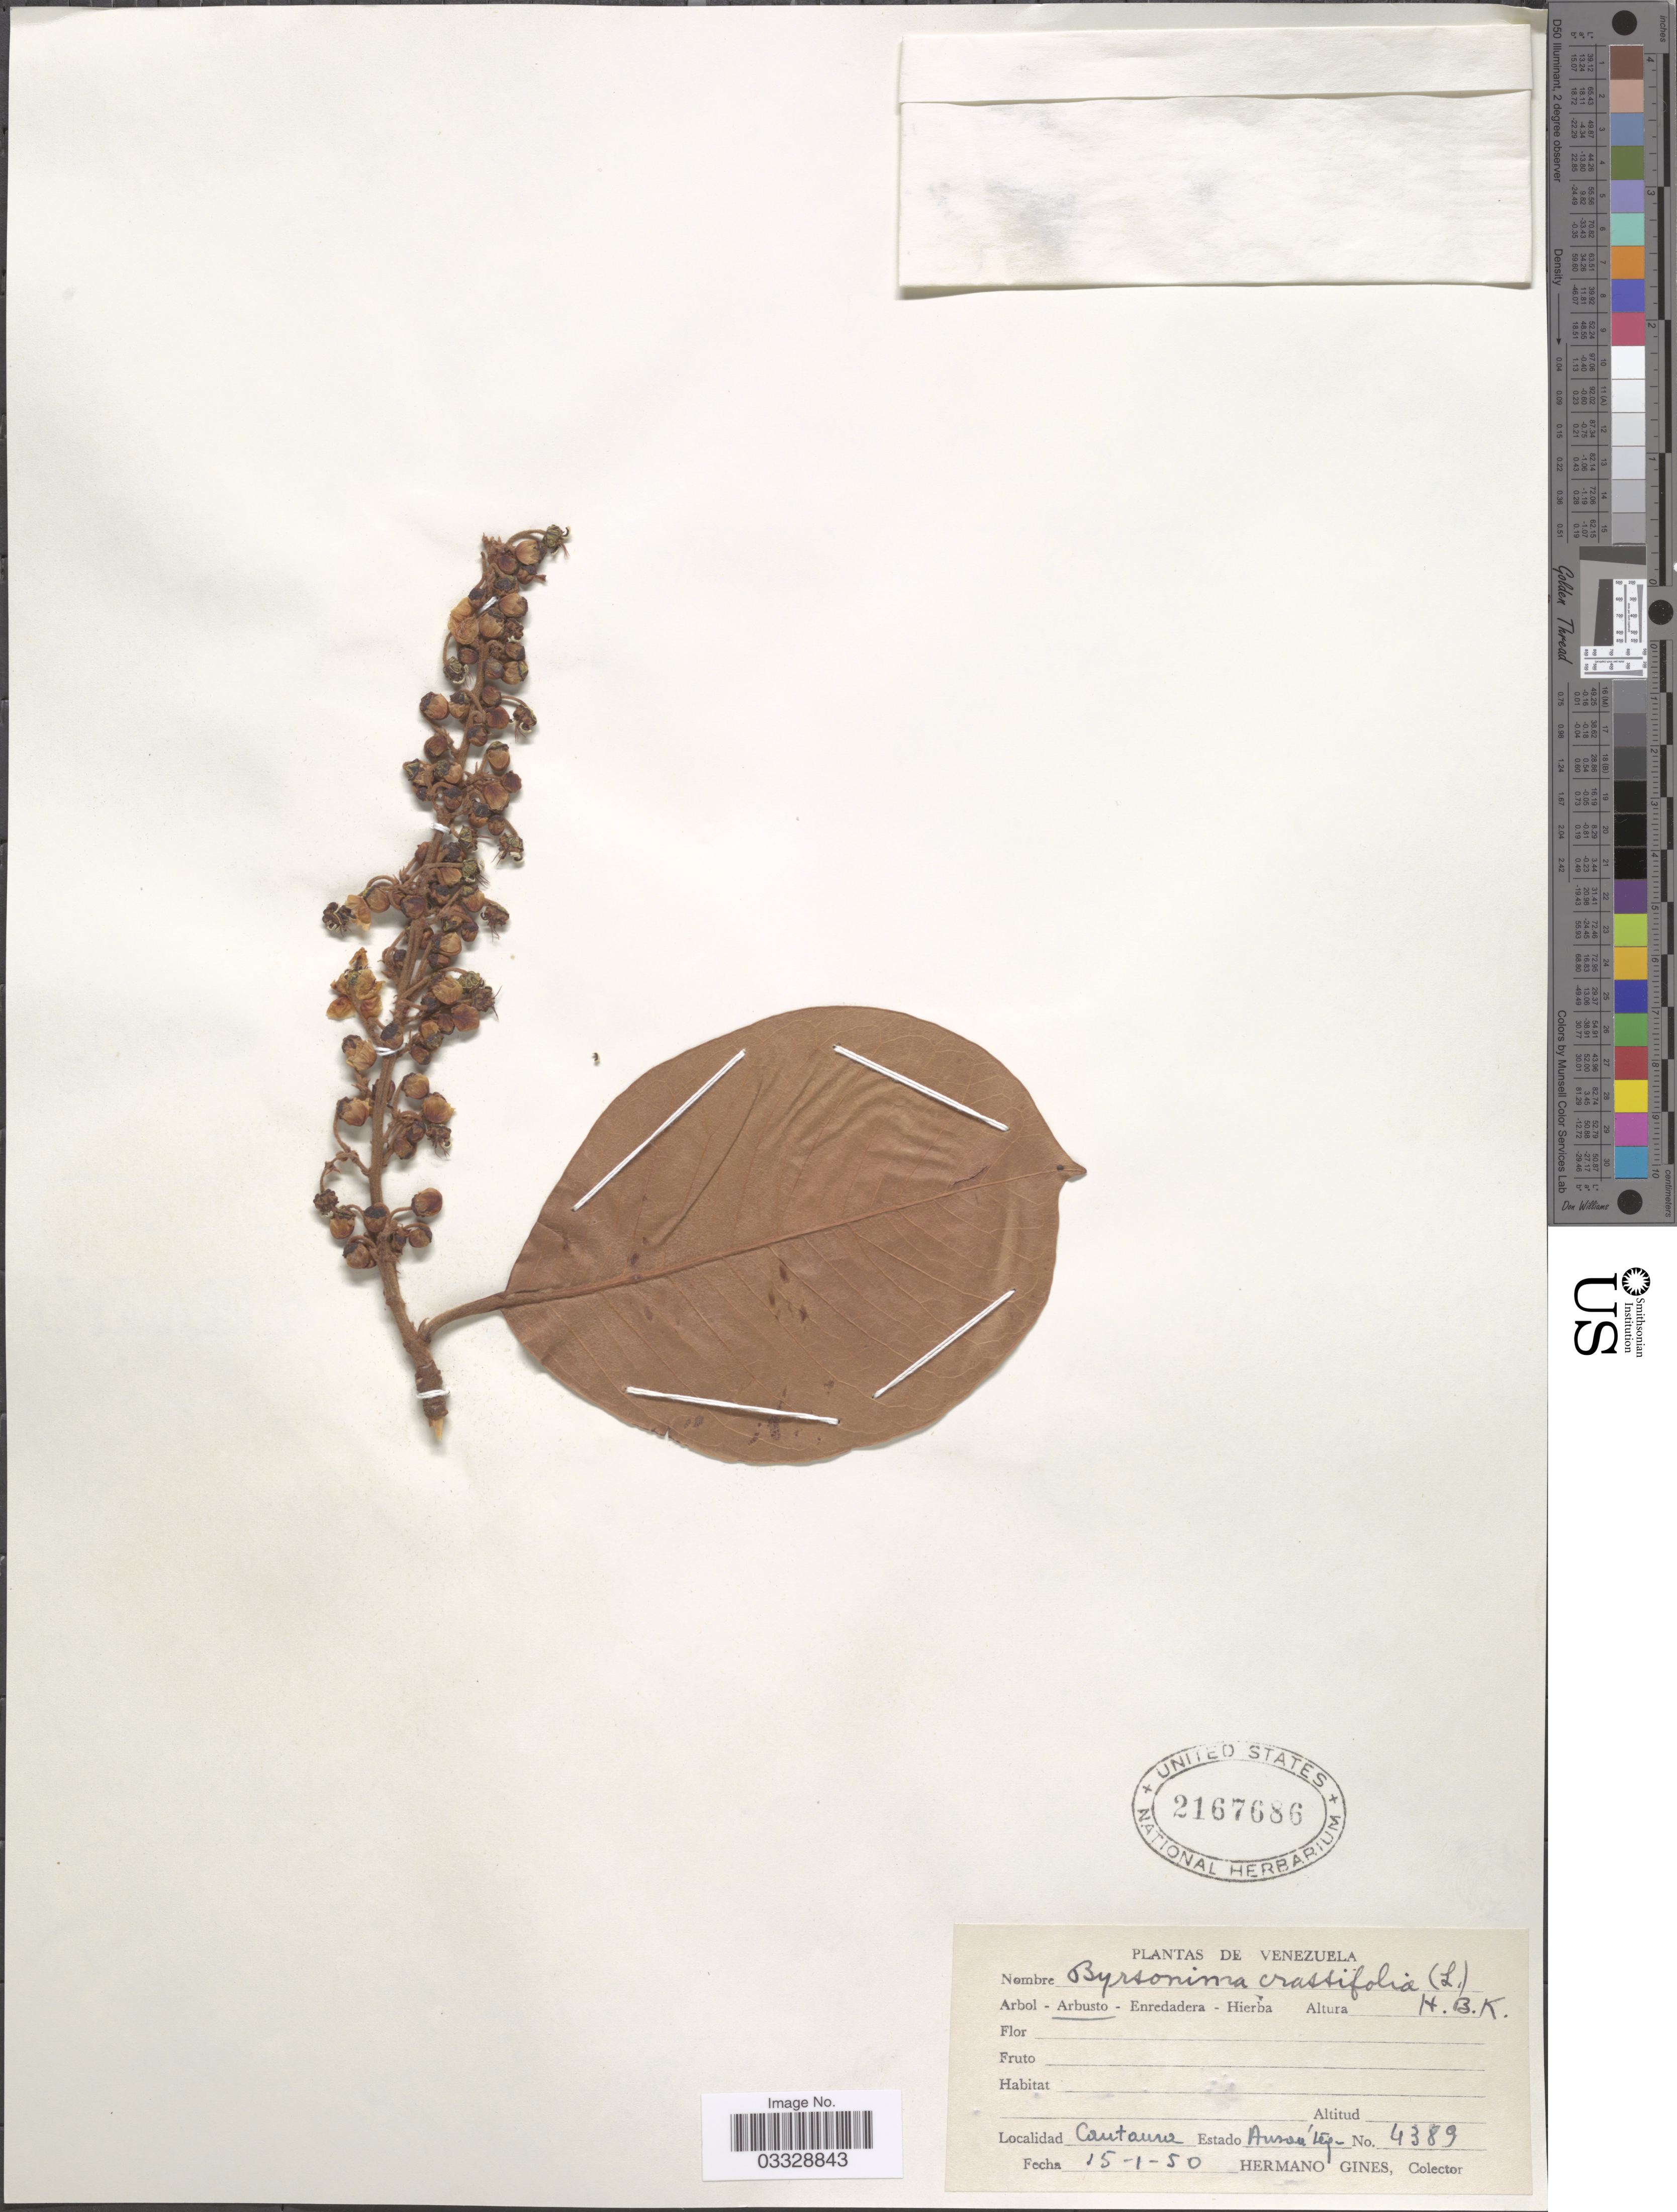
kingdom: Plantae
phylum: Tracheophyta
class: Magnoliopsida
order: Malpighiales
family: Malpighiaceae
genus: Byrsonima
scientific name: Byrsonima crassifolia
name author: (L.) Kunth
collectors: Bro. Gines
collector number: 4389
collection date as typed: Transcribed d/m/y: 15/1/50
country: Venezuela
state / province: Anzoategui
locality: Cantaura.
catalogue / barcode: US 2167686